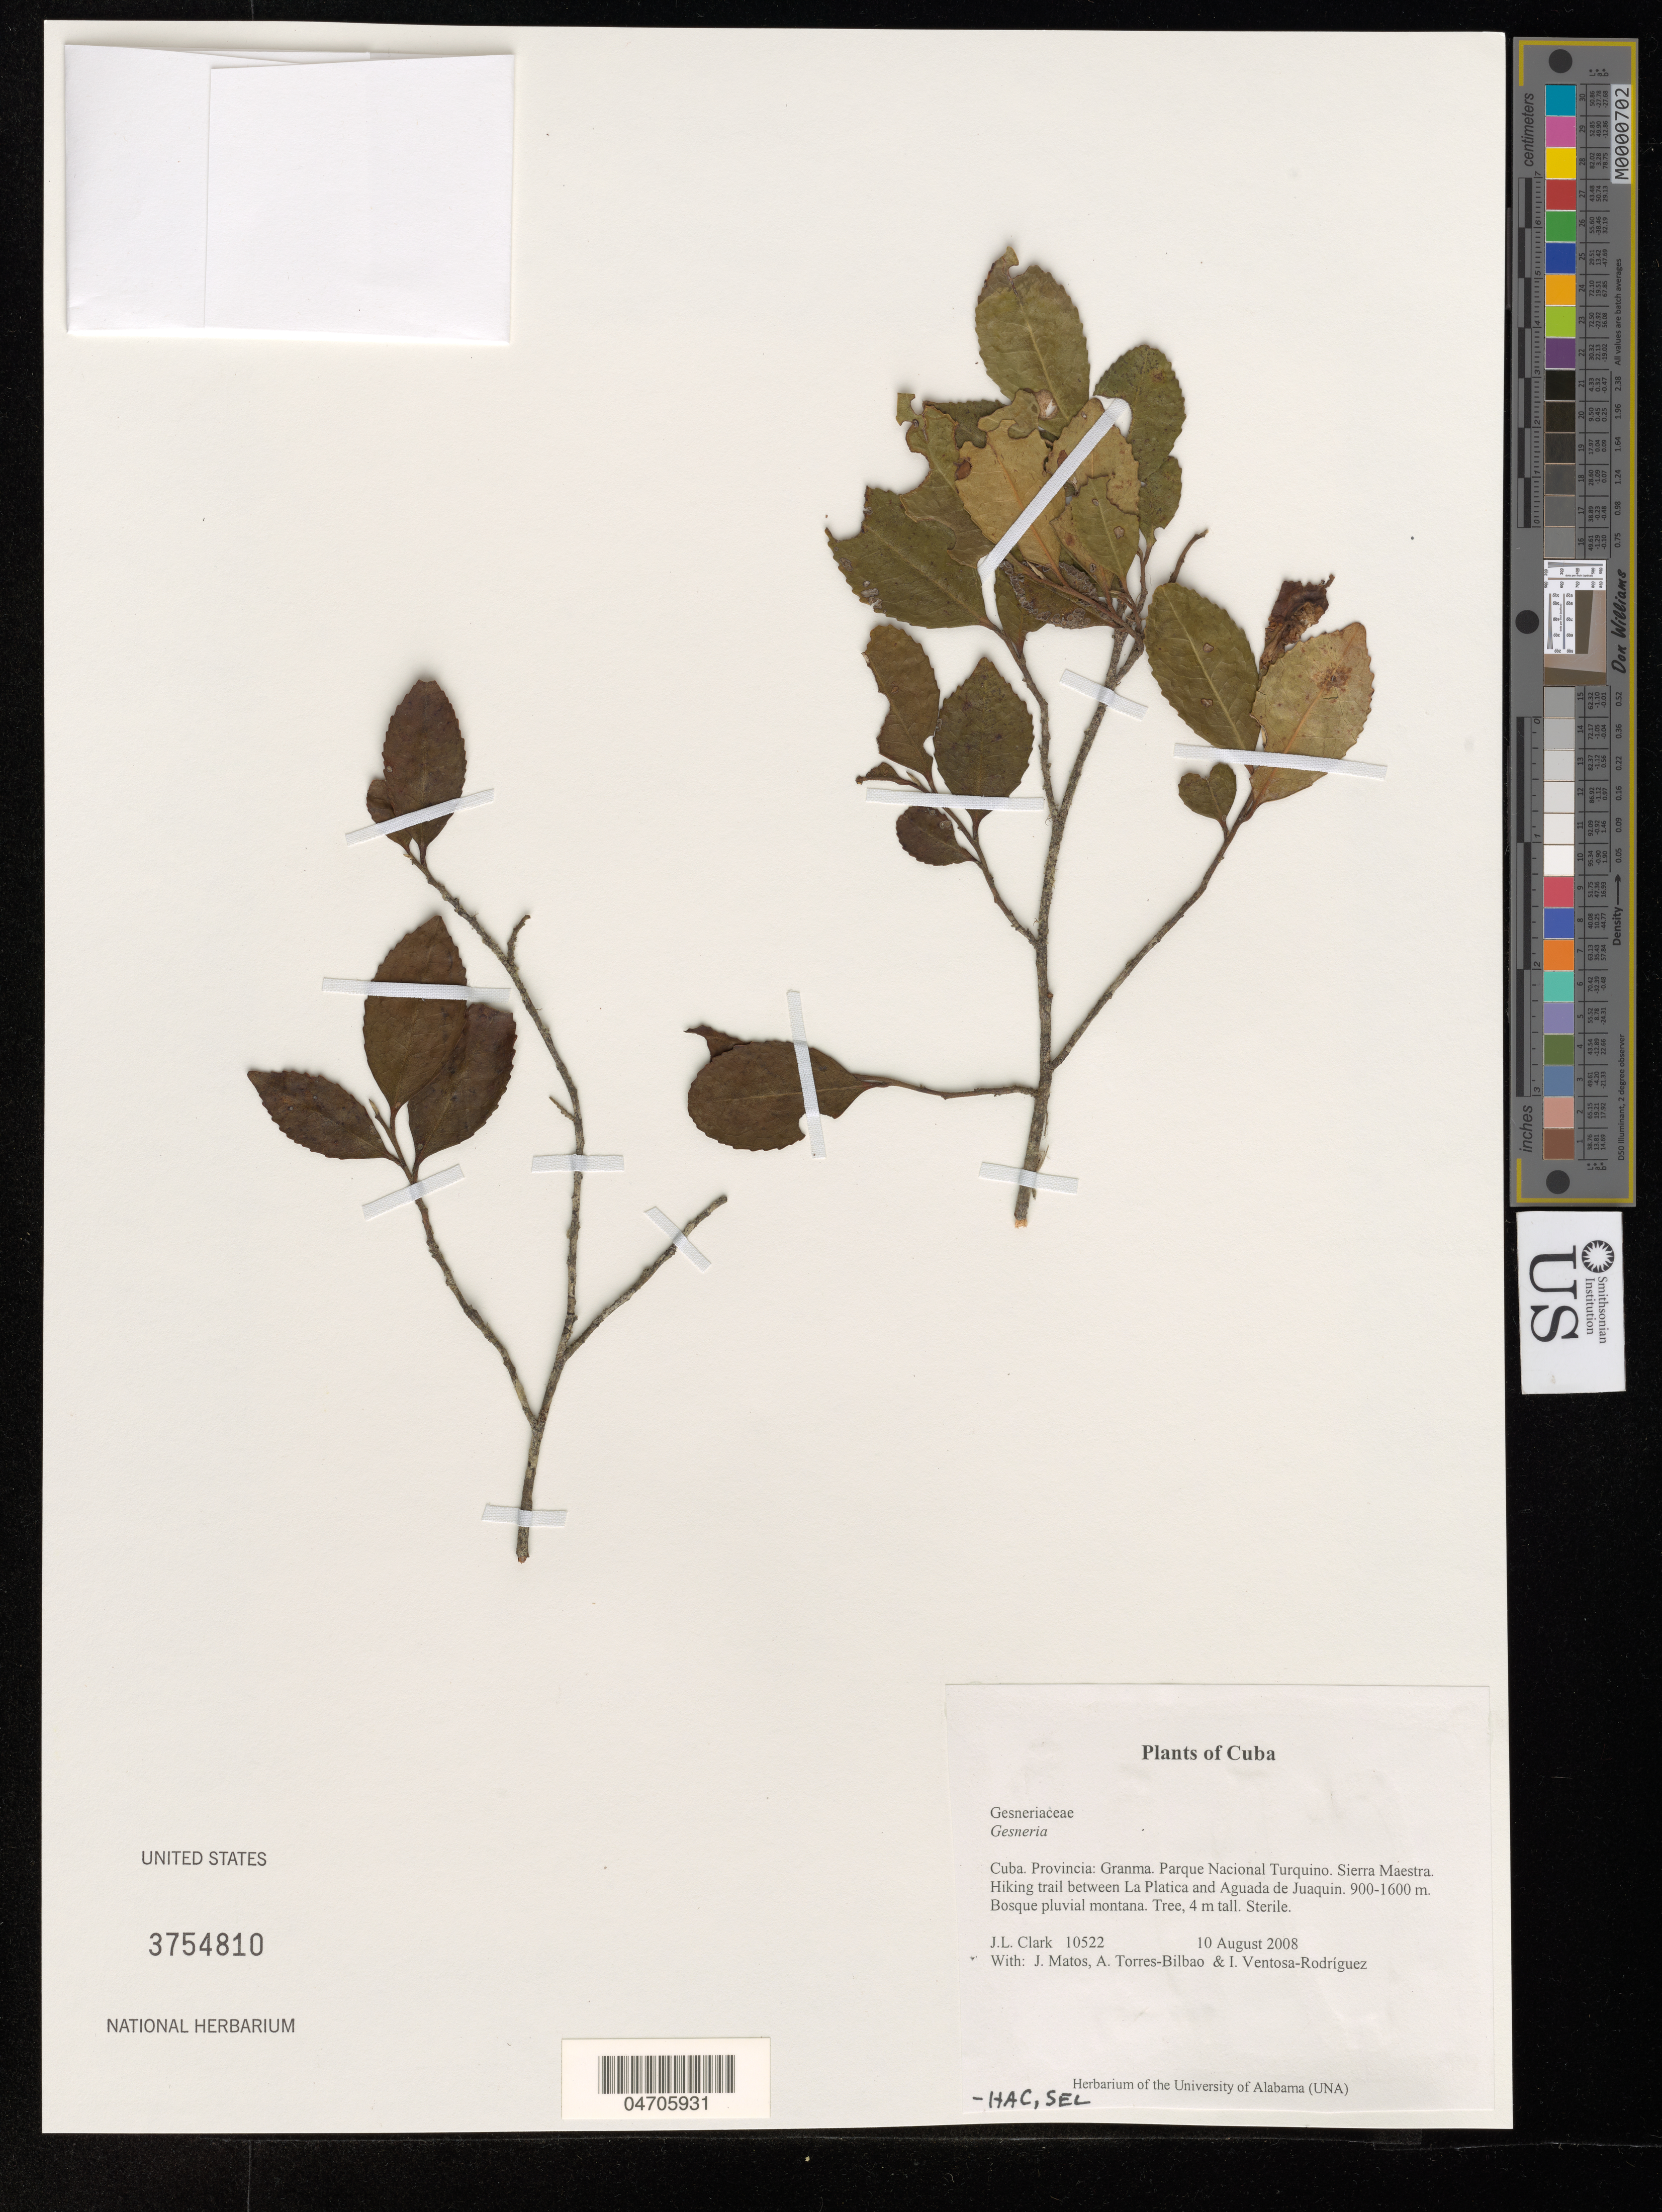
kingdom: Plantae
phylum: Tracheophyta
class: Magnoliopsida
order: Lamiales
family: Gesneriaceae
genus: Gesneria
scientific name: Gesneria sp.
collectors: J. L. Clark, J. Matos, A. Torres-Bilbao & I. Ventosa-Rodríquez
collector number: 10522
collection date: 2008-08-10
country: Cuba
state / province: Granma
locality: Parque Nacional Turquino. Sierra Maestra. Hiking trail between La Platica and Aguada de Juaquin.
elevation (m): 900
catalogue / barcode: US 3754810